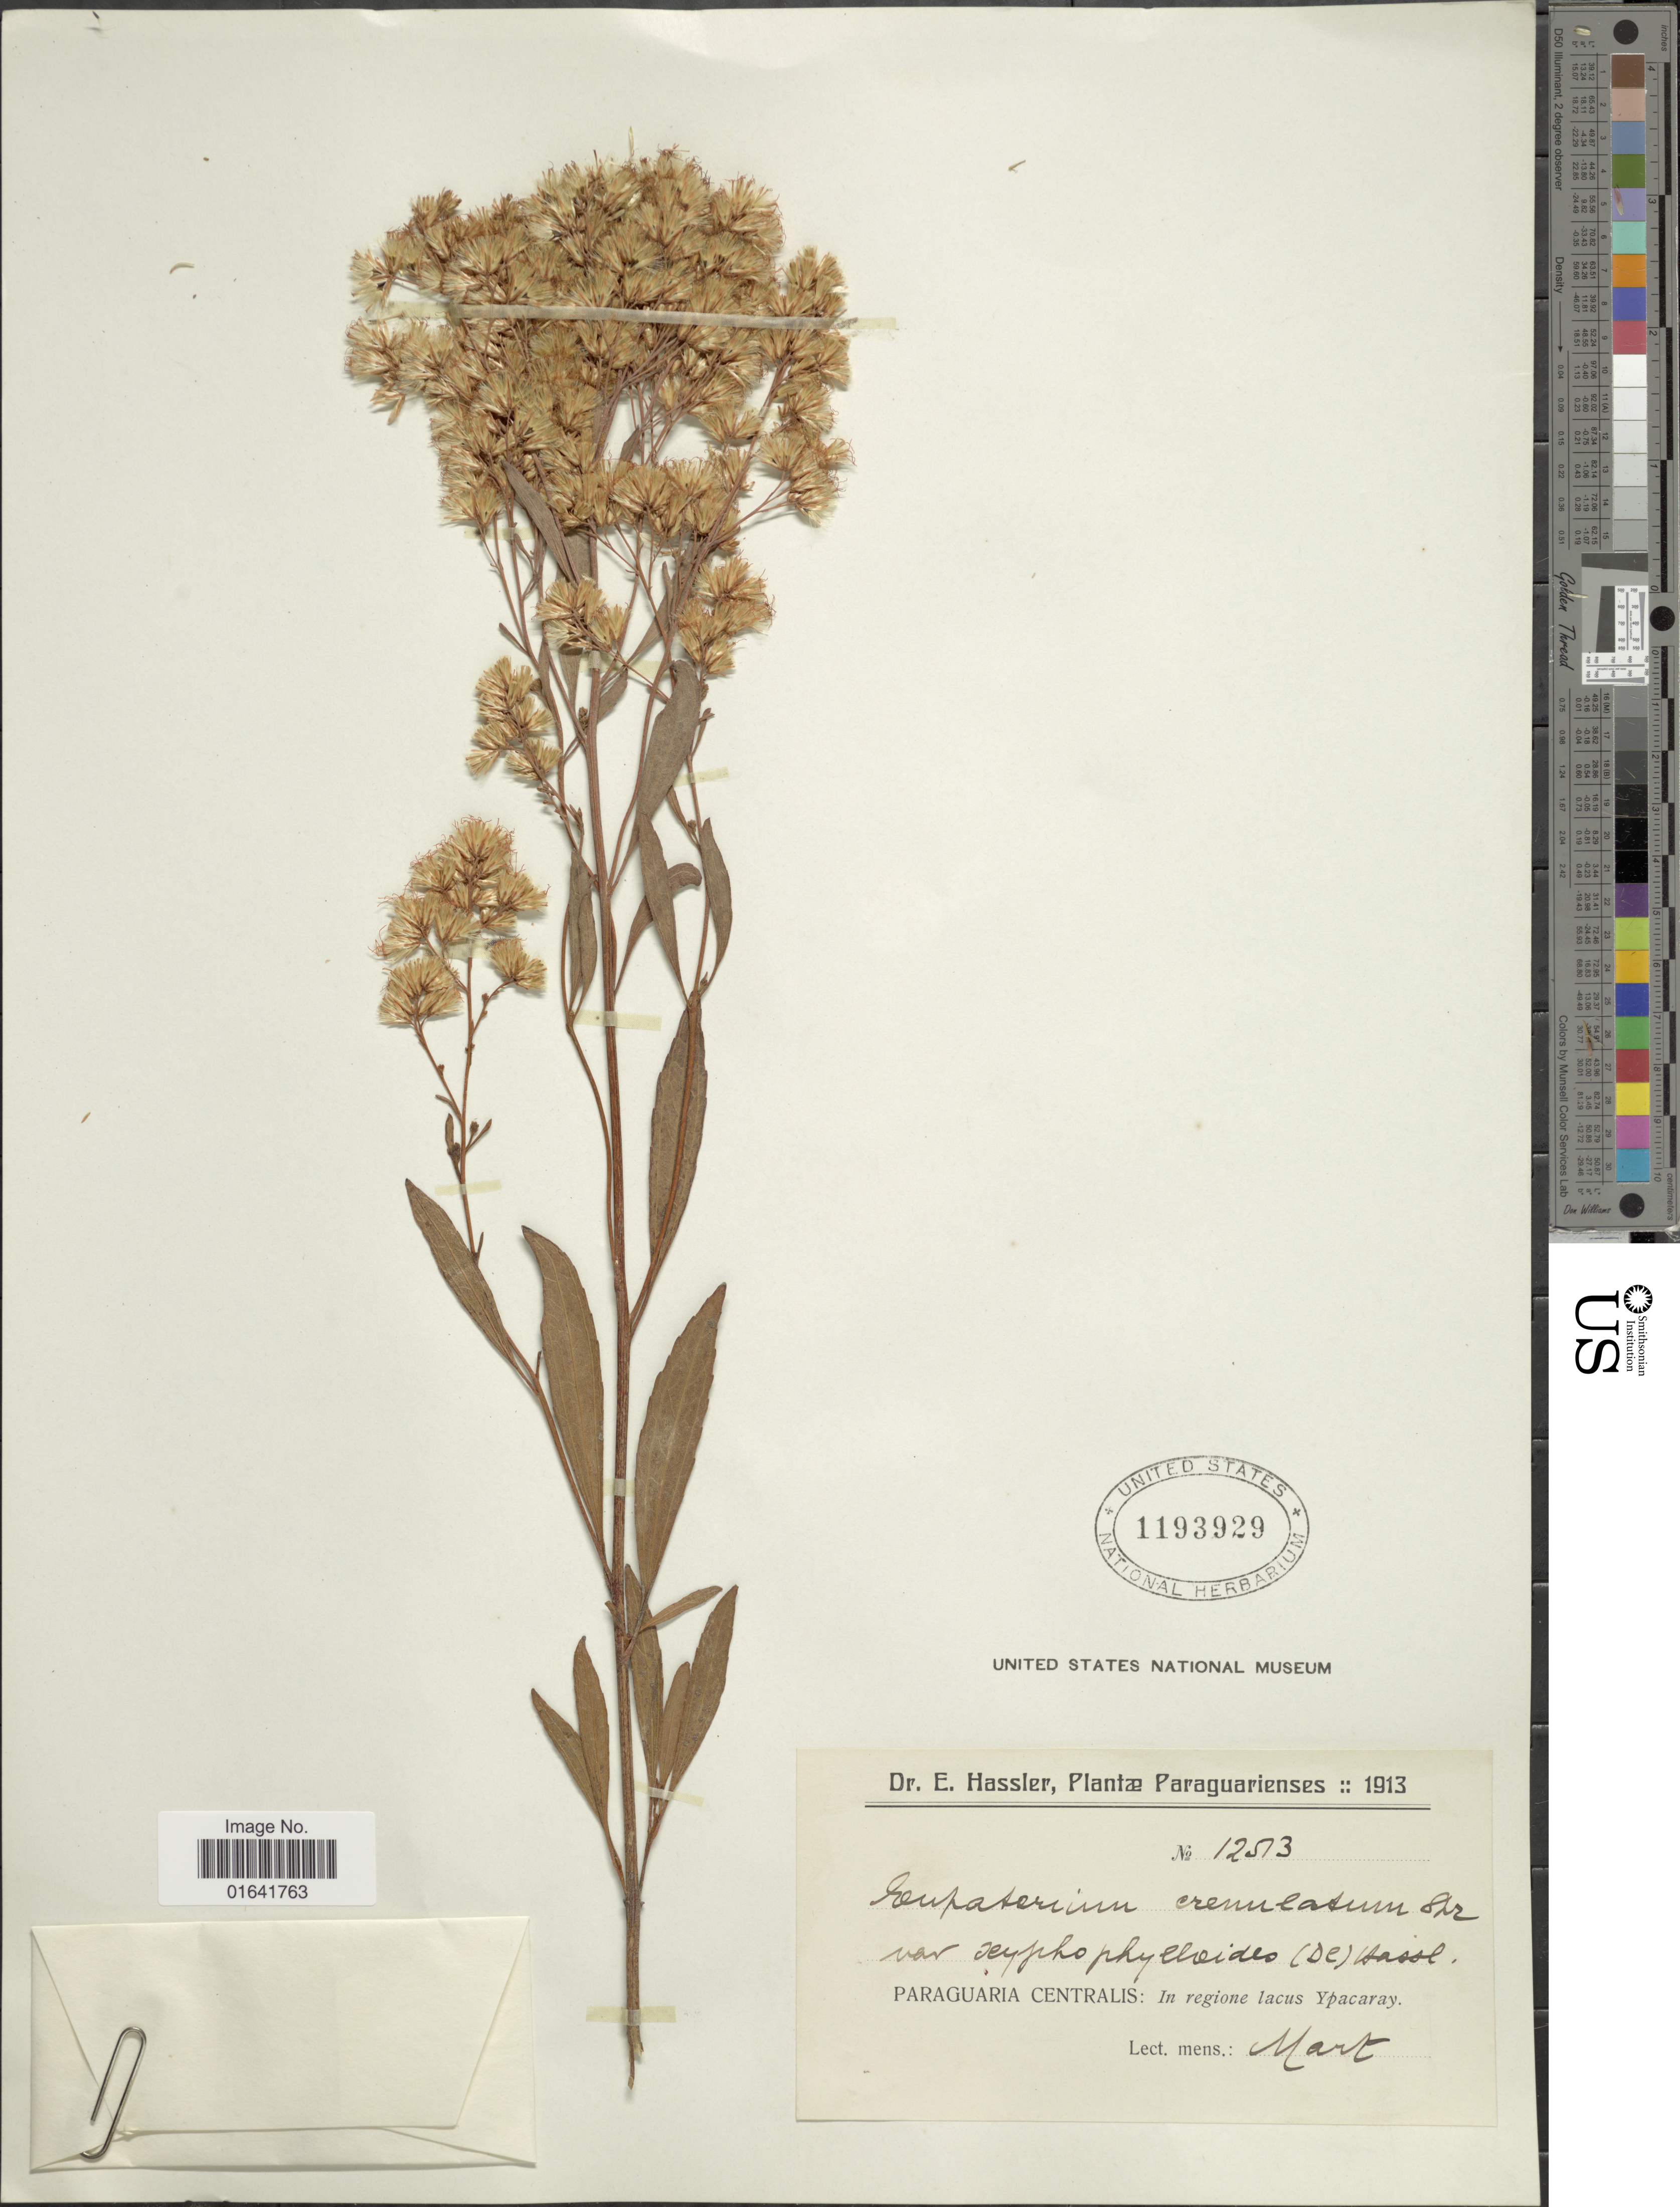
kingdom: Plantae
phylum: Tracheophyta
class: Magnoliopsida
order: Asterales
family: Asteraceae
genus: Raulinoreitzia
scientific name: Raulinoreitzia crenulata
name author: (Spreng.) R.M. King & H. Rob.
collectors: E. Hassler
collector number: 12513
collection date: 1913-03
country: Paraguay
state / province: Paraguari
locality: In regione lacus Ypacaray.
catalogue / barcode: US 1193929